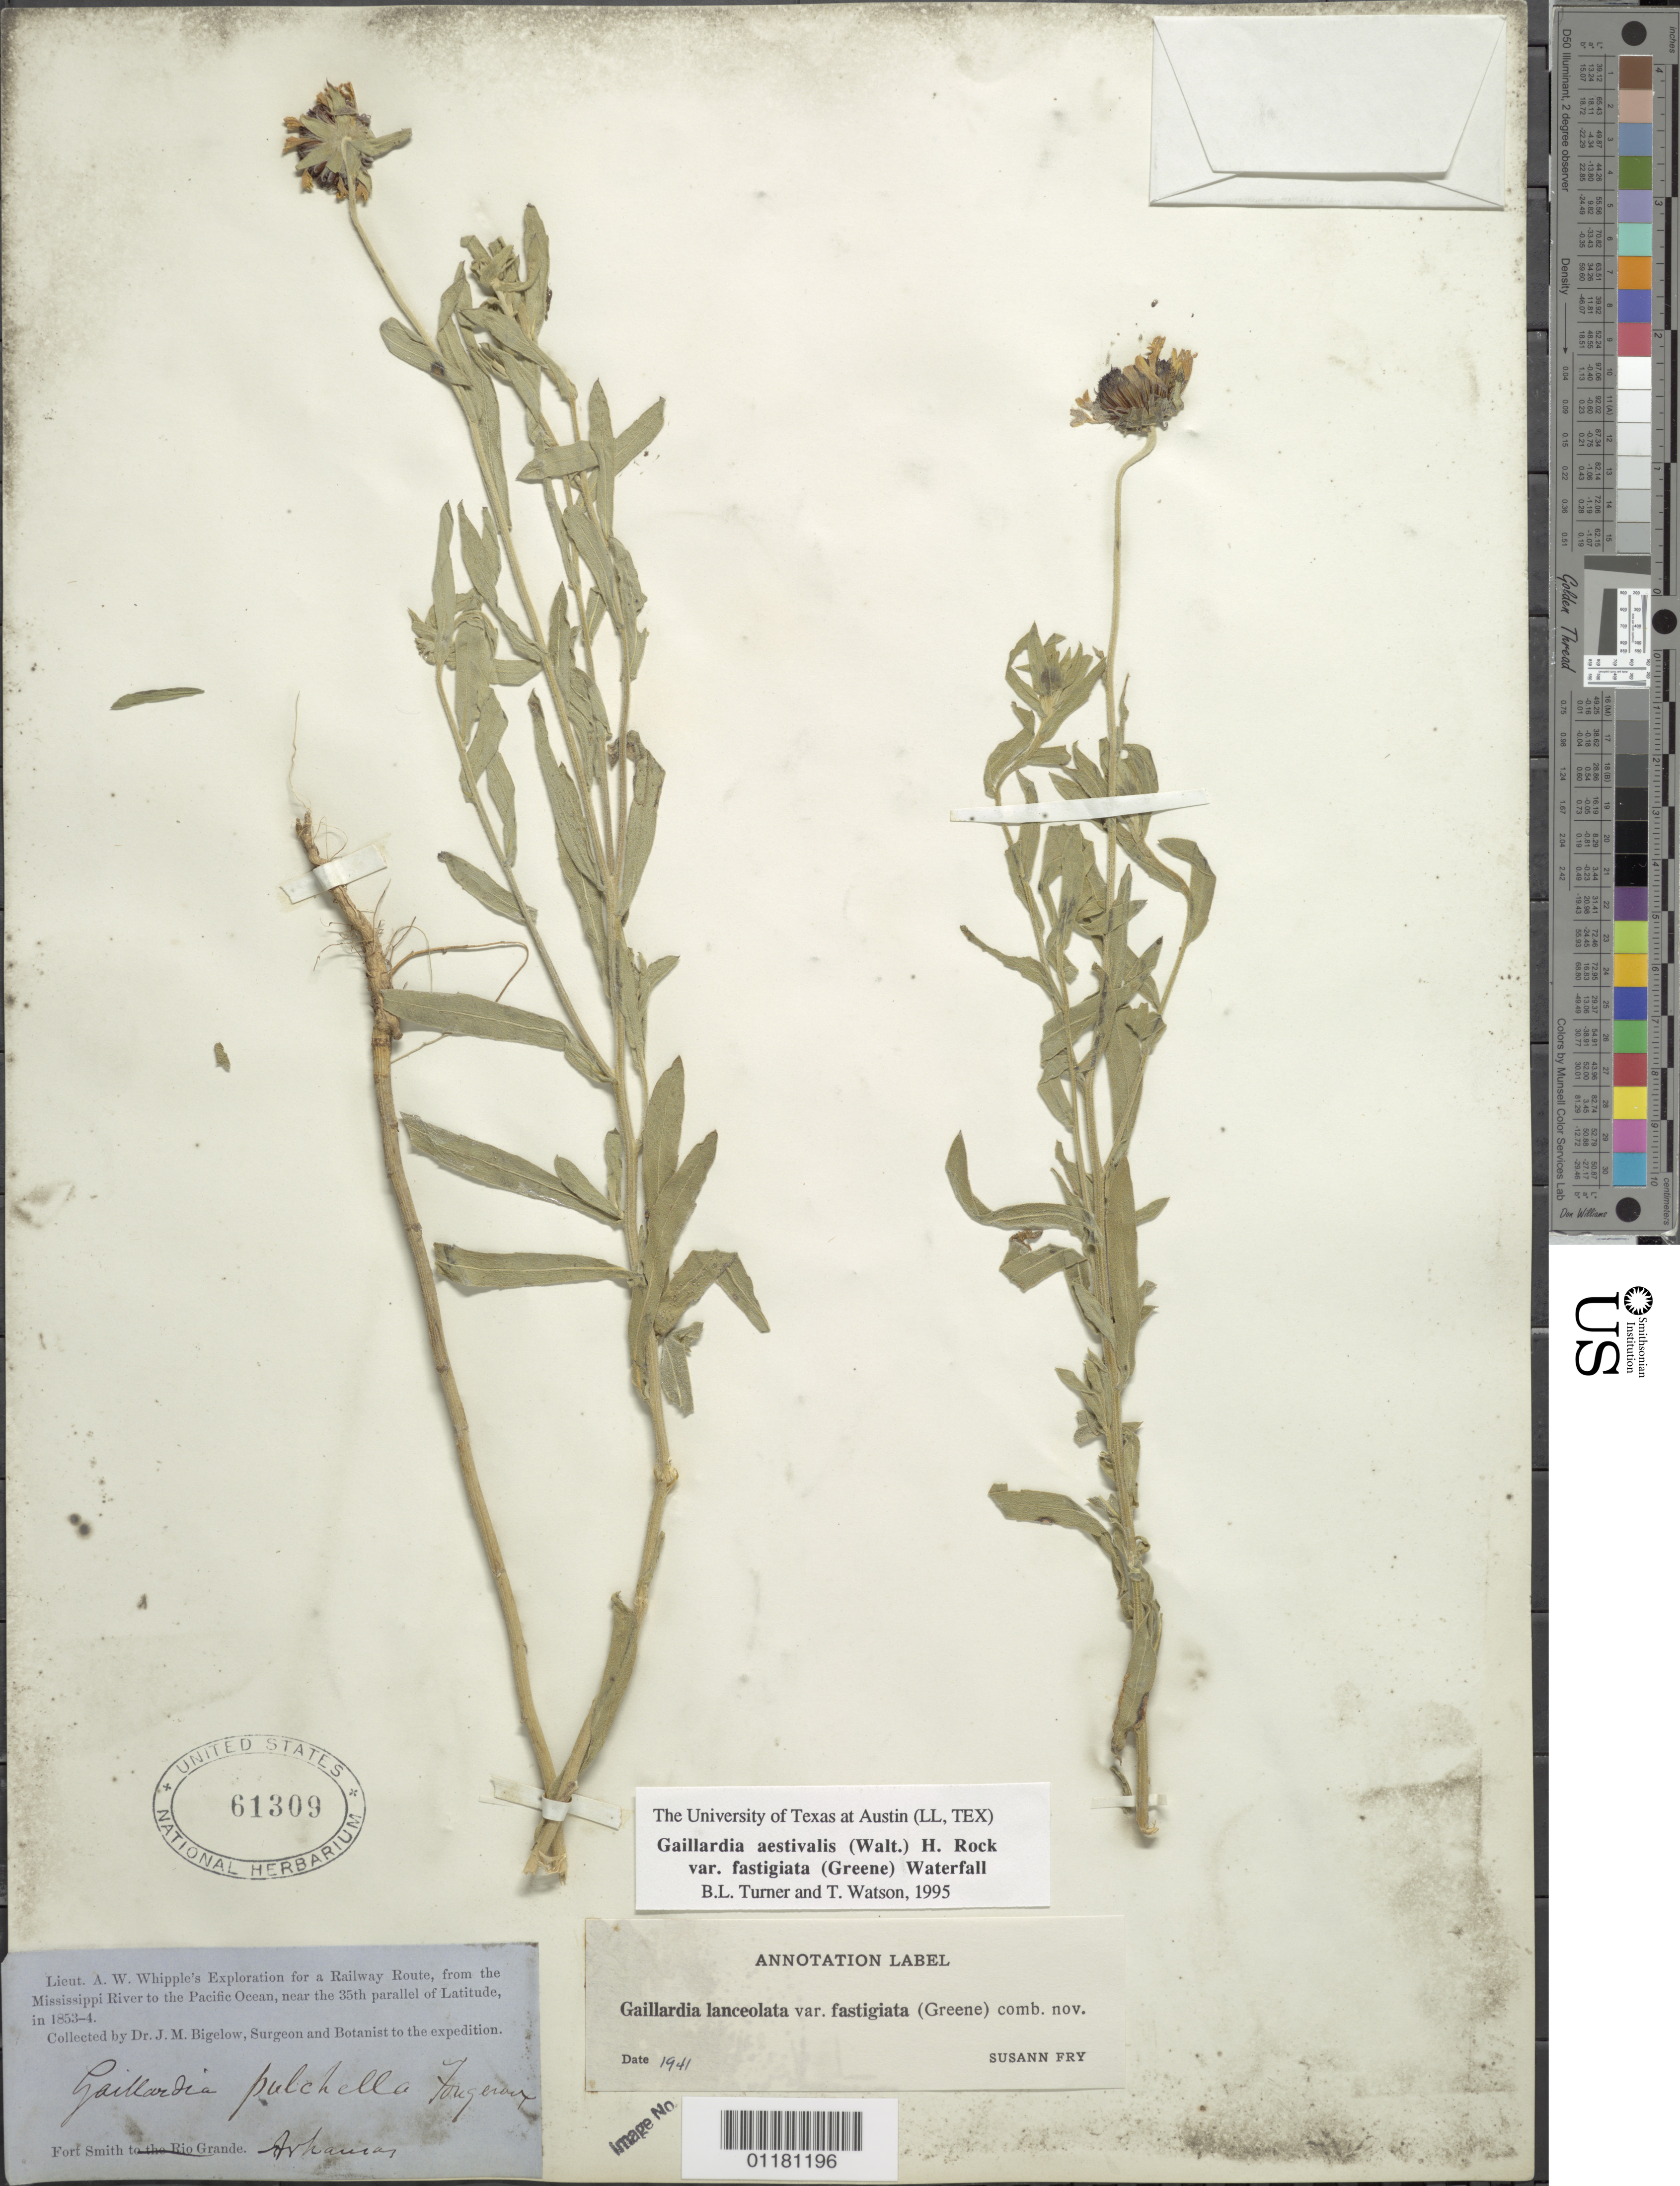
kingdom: Plantae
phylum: Tracheophyta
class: Magnoliopsida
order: Asterales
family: Asteraceae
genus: Gaillardia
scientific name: Gaillardia aestivalis var. fastigiata (indet)?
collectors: J. M. Bigelow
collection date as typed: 1853 to -- --- 1854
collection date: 1853/1854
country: United States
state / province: Arkansas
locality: Fort Smith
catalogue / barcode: US 61309